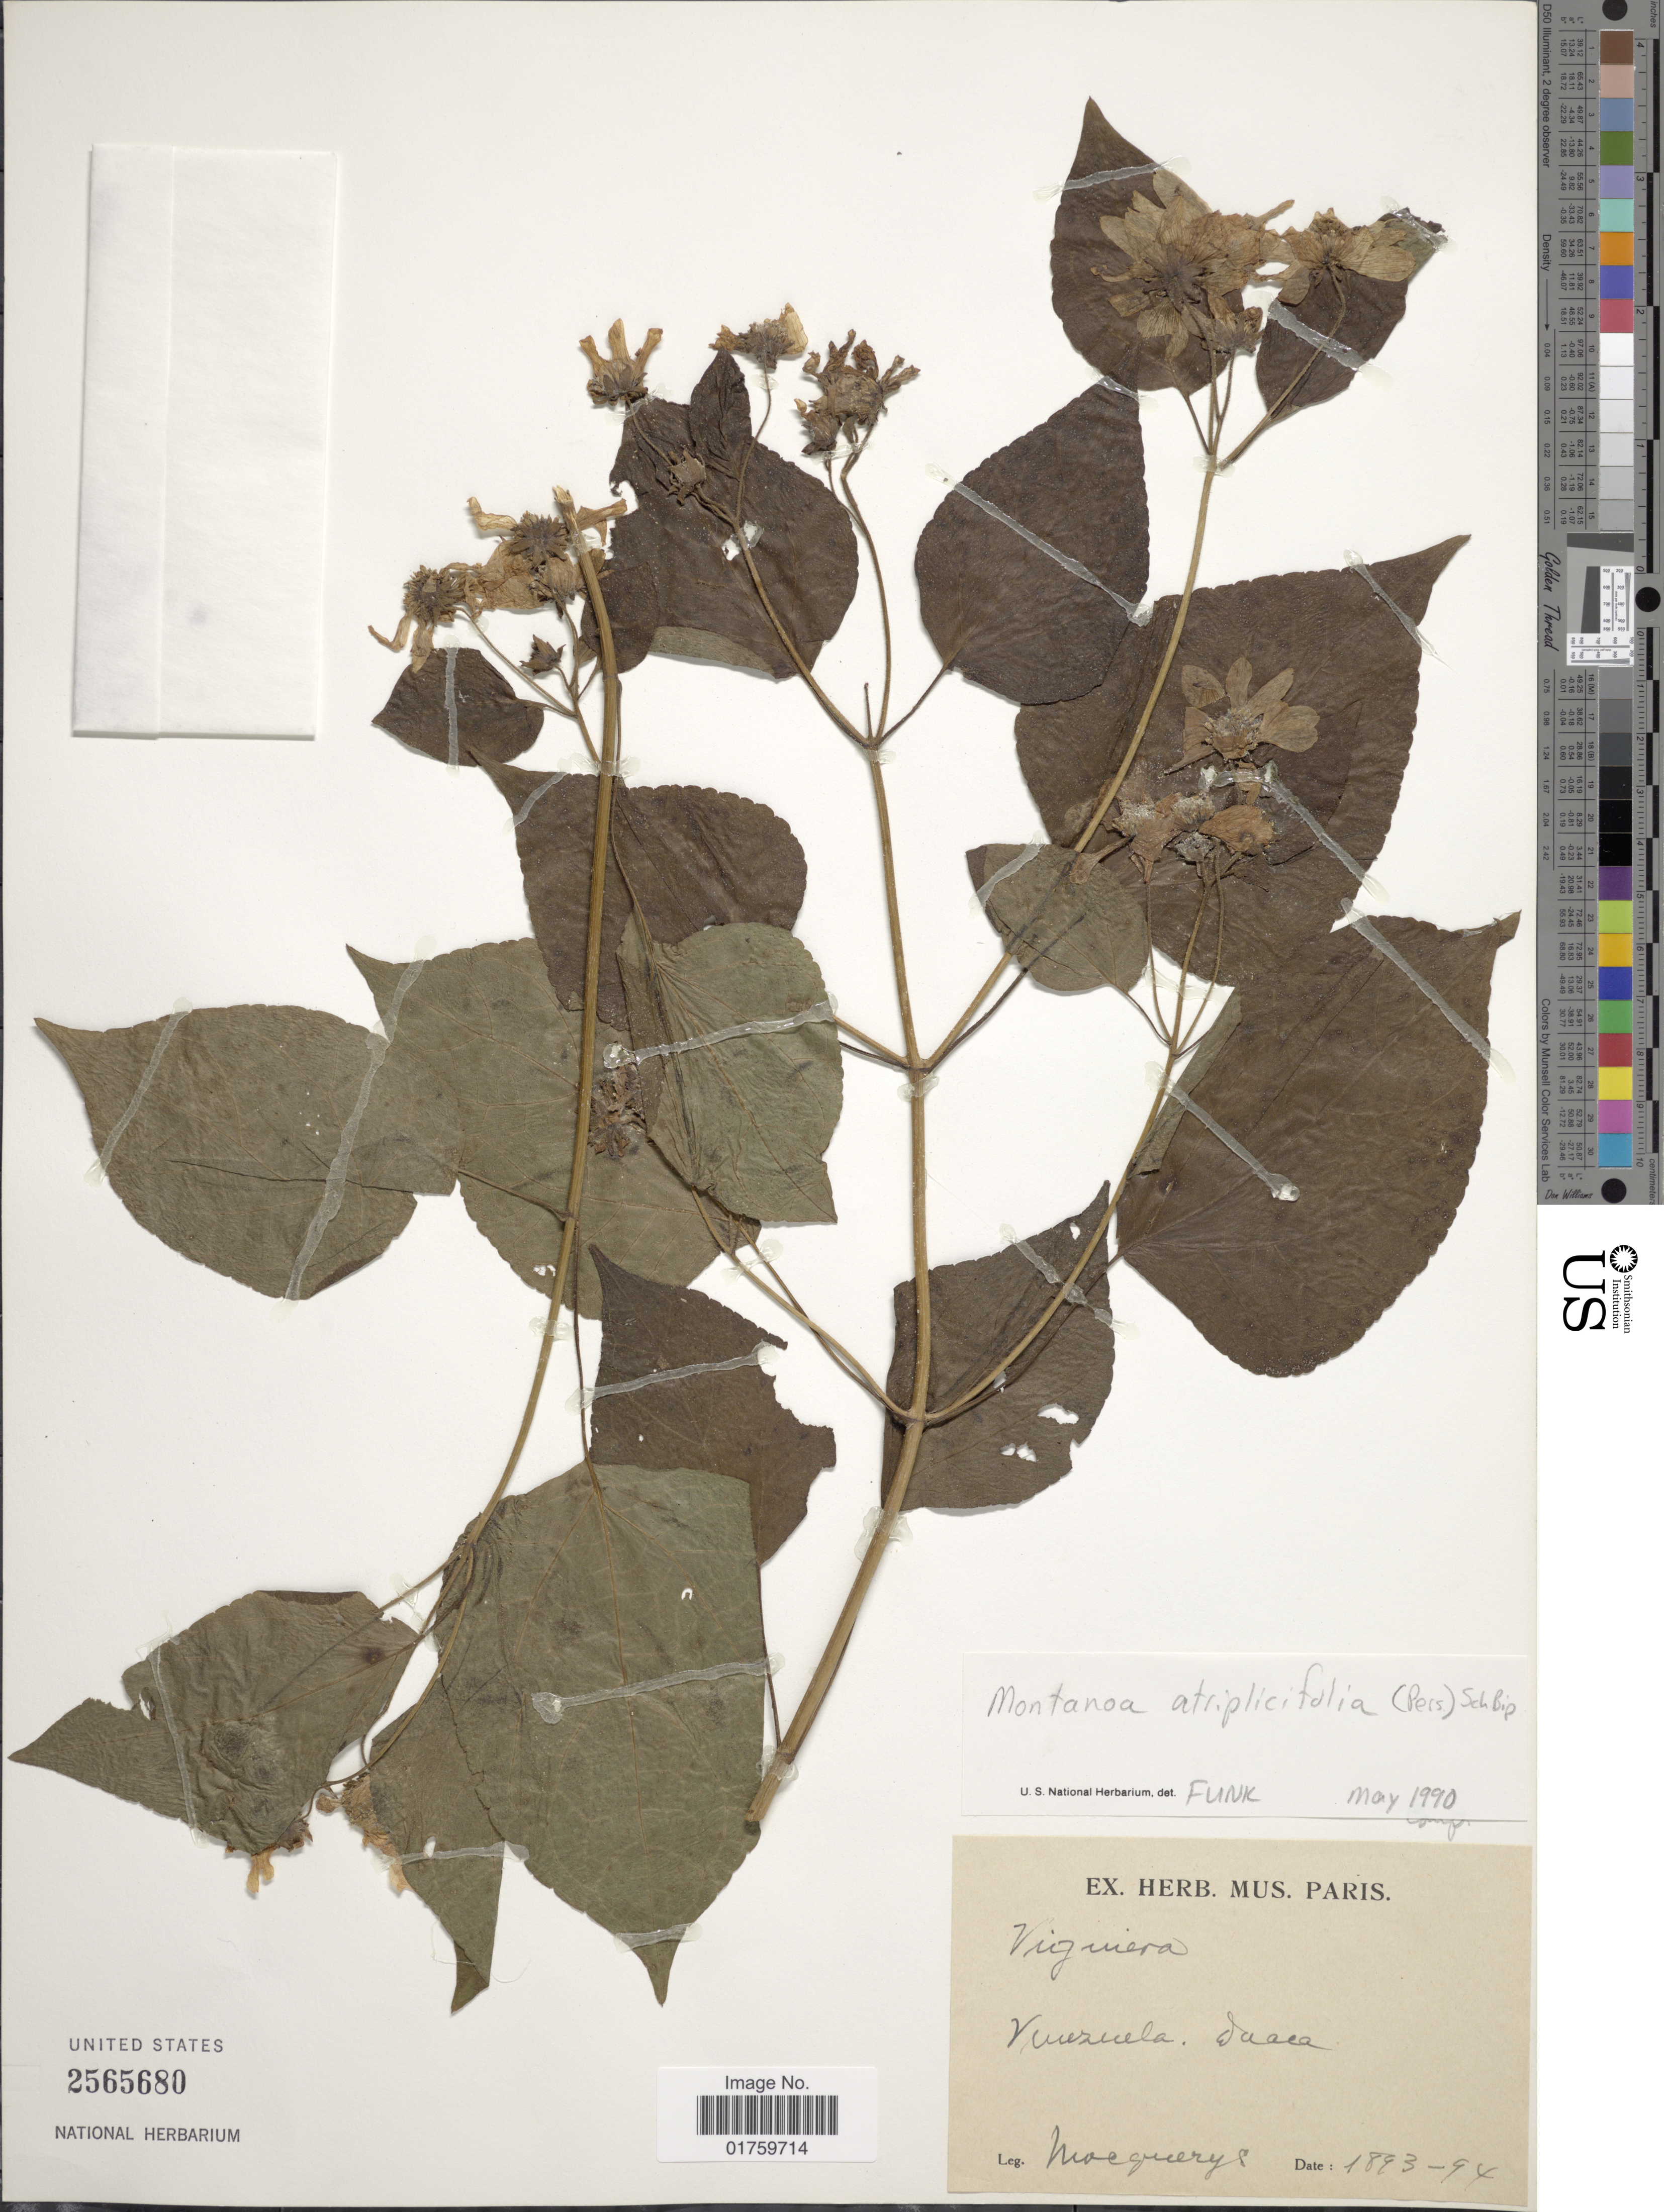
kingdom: Plantae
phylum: Tracheophyta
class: Magnoliopsida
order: Asterales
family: Asteraceae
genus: Montanoa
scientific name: Montanoa atriplicifolia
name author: (Pers.) Sch. Bip.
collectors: A. Mocquerys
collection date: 1893/1894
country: Venezuela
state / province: Lara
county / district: Crespo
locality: Duaca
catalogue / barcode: US 2565680